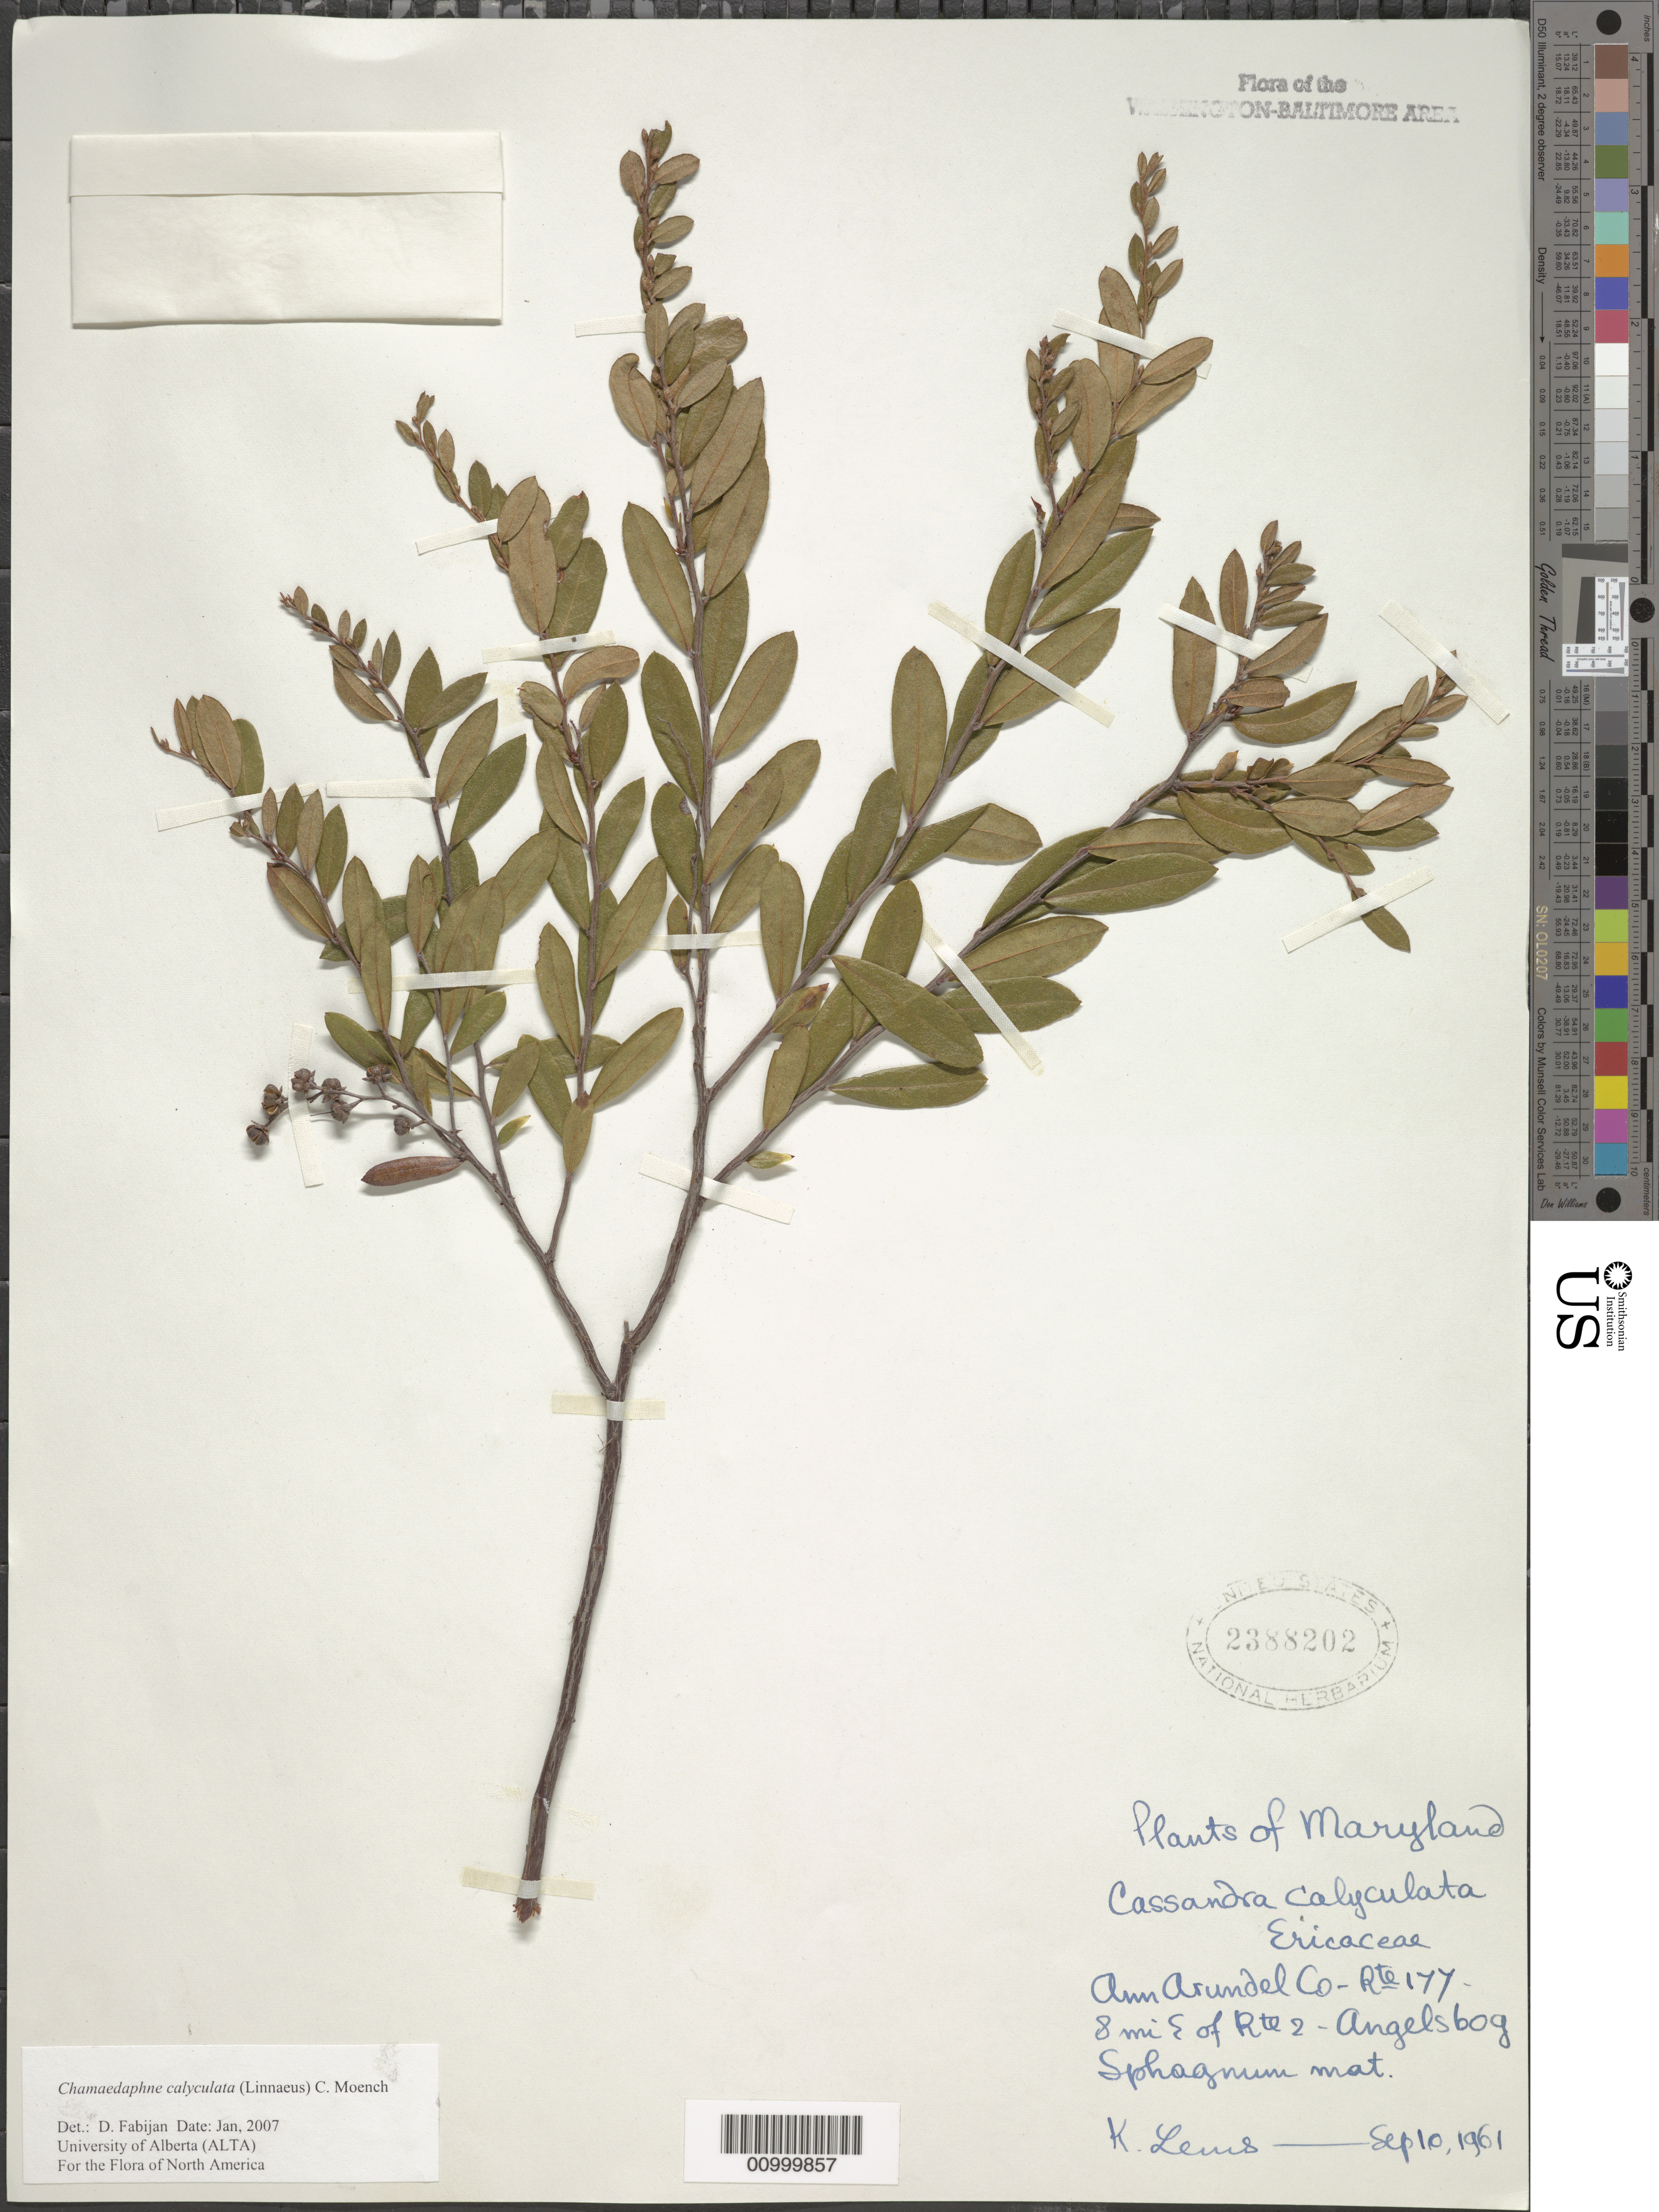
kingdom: Plantae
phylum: Tracheophyta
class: Magnoliopsida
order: Ericales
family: Ericaceae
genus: Chamaedaphne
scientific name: Chamaedaphne calyculata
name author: (L.) Moench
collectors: K. Lems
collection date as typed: Sep 10, 1961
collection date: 1961-09-10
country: United States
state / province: Maryland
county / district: Anne Arundel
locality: Rte. 177, 8 mi. E of Route 2 - Angel's Bog.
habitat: sphagnum mat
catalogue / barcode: US 2388202